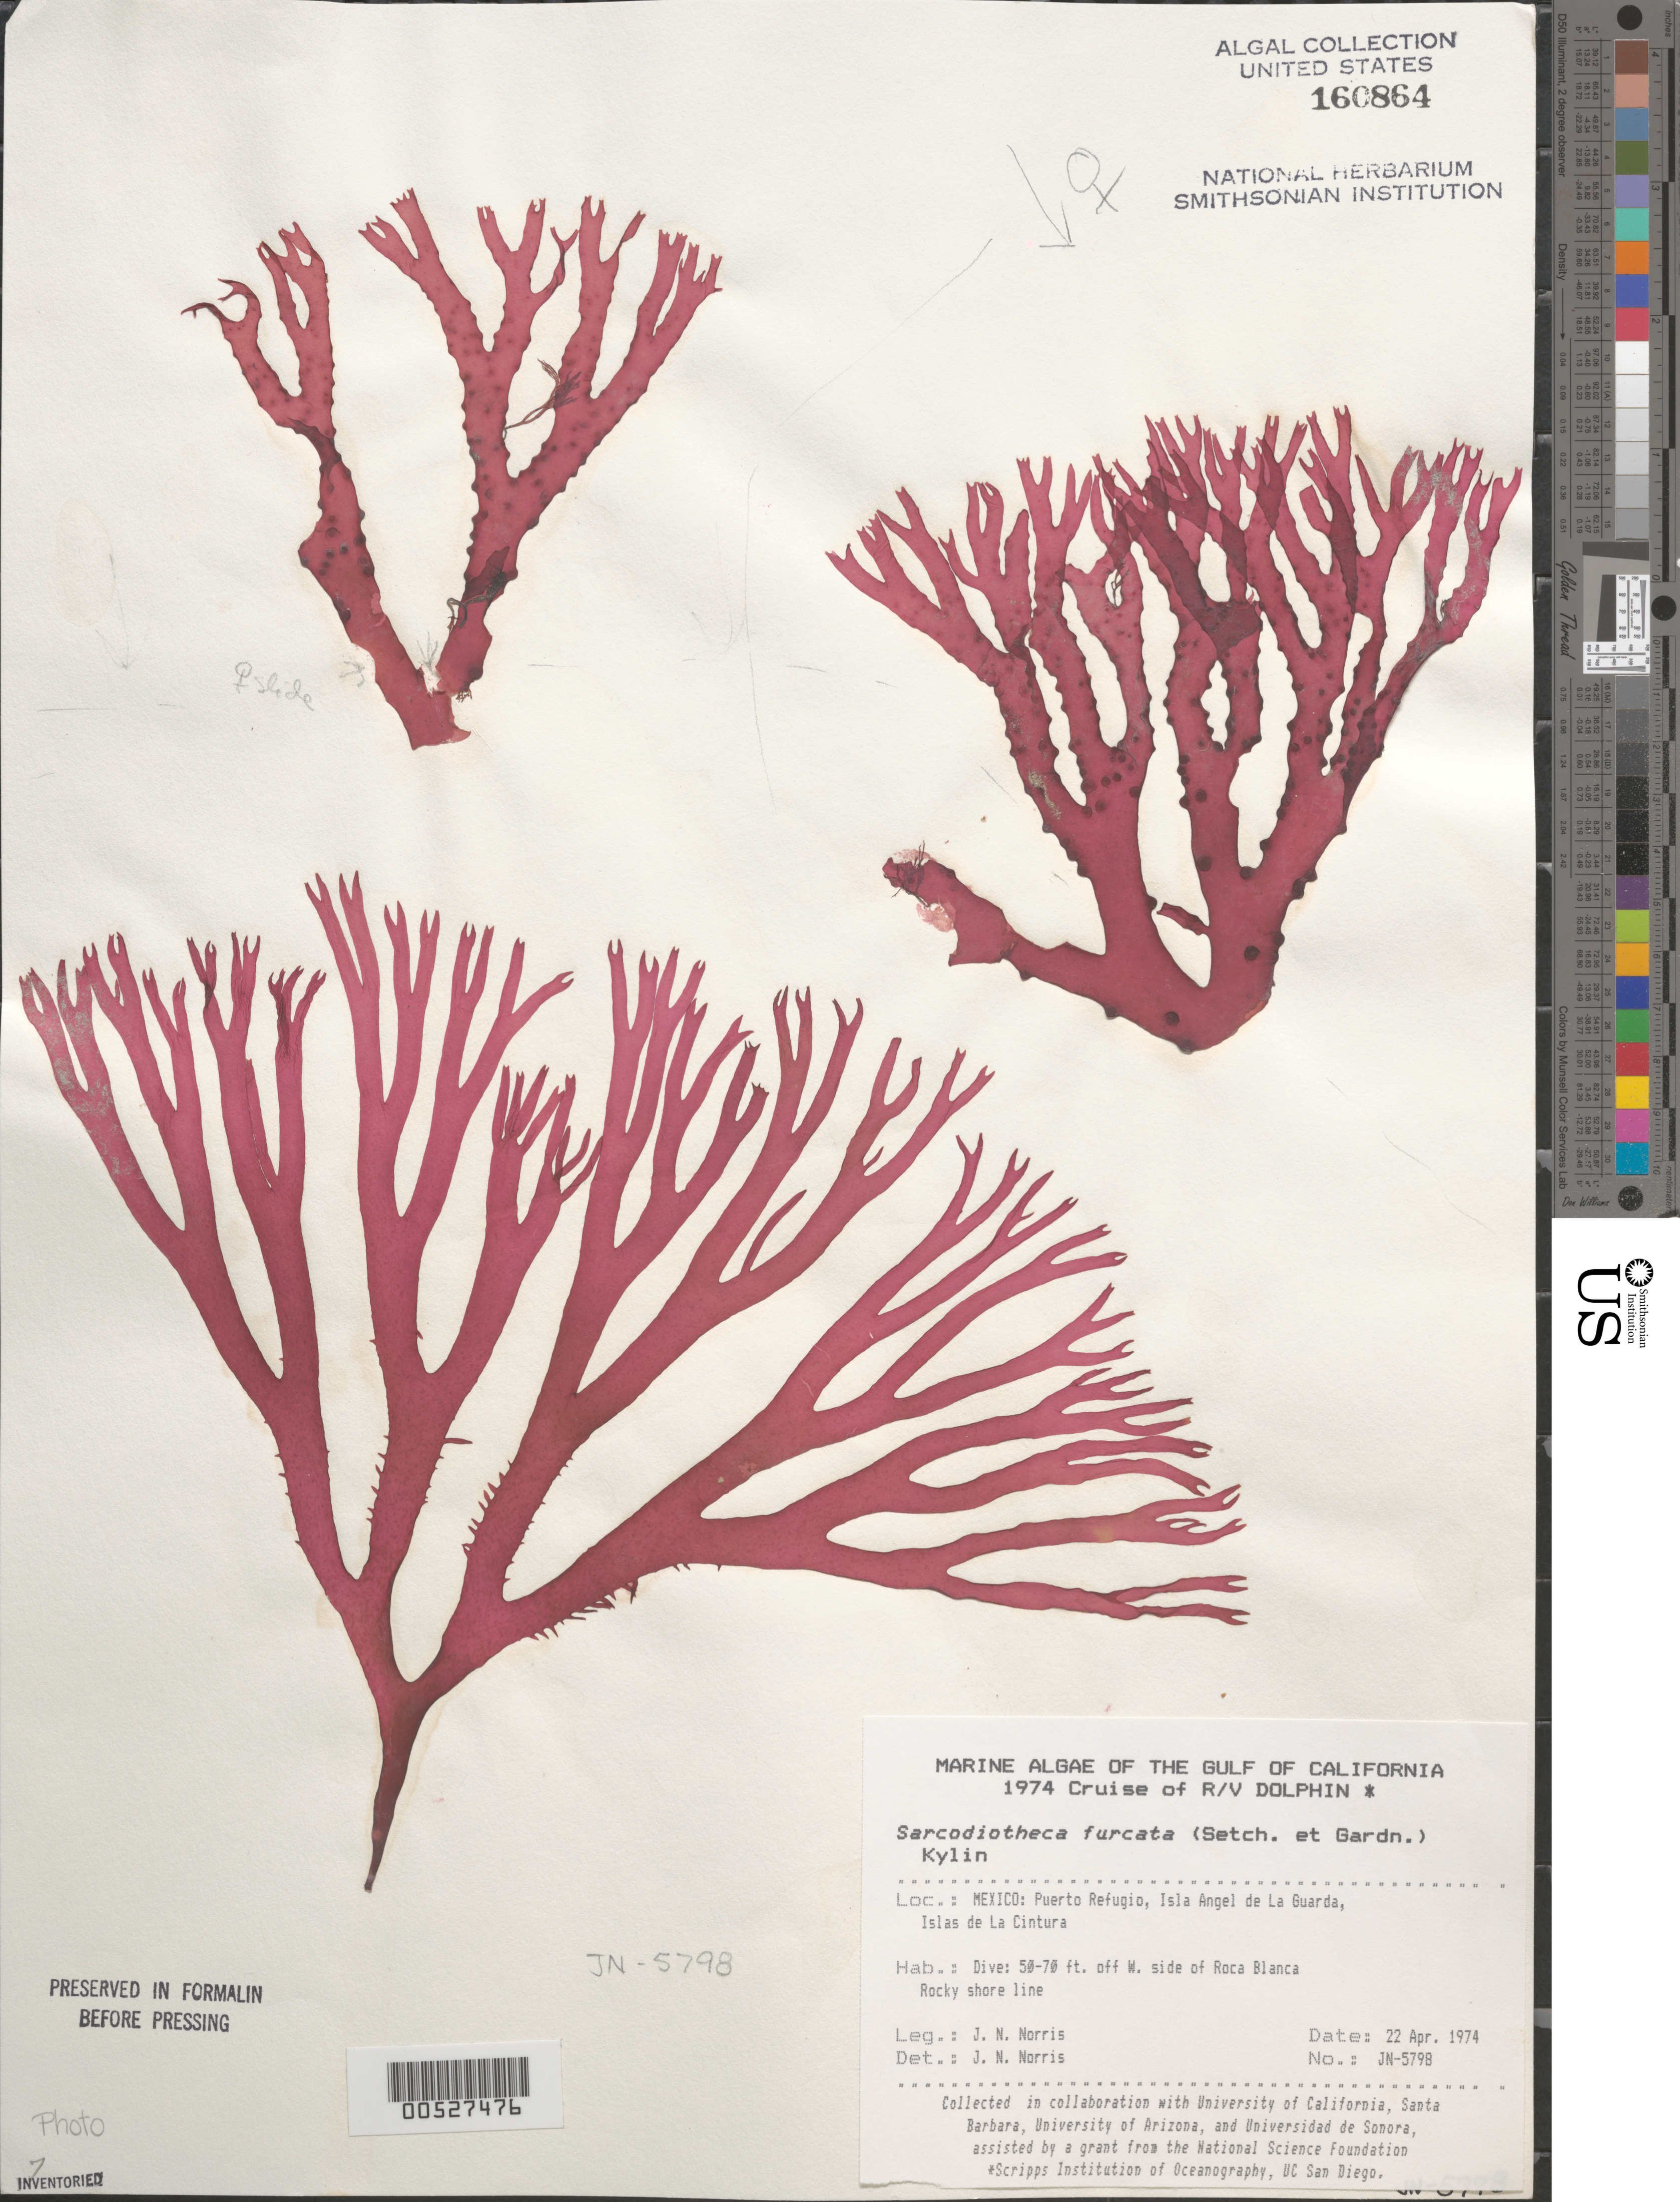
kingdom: Plantae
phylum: Rhodophyta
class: Florideophyceae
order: Gigartinales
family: Solieriaceae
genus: Sarcodiotheca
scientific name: Sarcodiotheca furcata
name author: (Setch. & N.L. Gardner) Kylin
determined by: Norris, James N.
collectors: J. N. Norris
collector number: JN-5798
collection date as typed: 22 Apr 1974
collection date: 1974-04-22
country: Mexico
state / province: Baja California Norte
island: Isla Angel de la Guarda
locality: Roca Blanca, Puerto Refugio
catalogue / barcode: US 160864